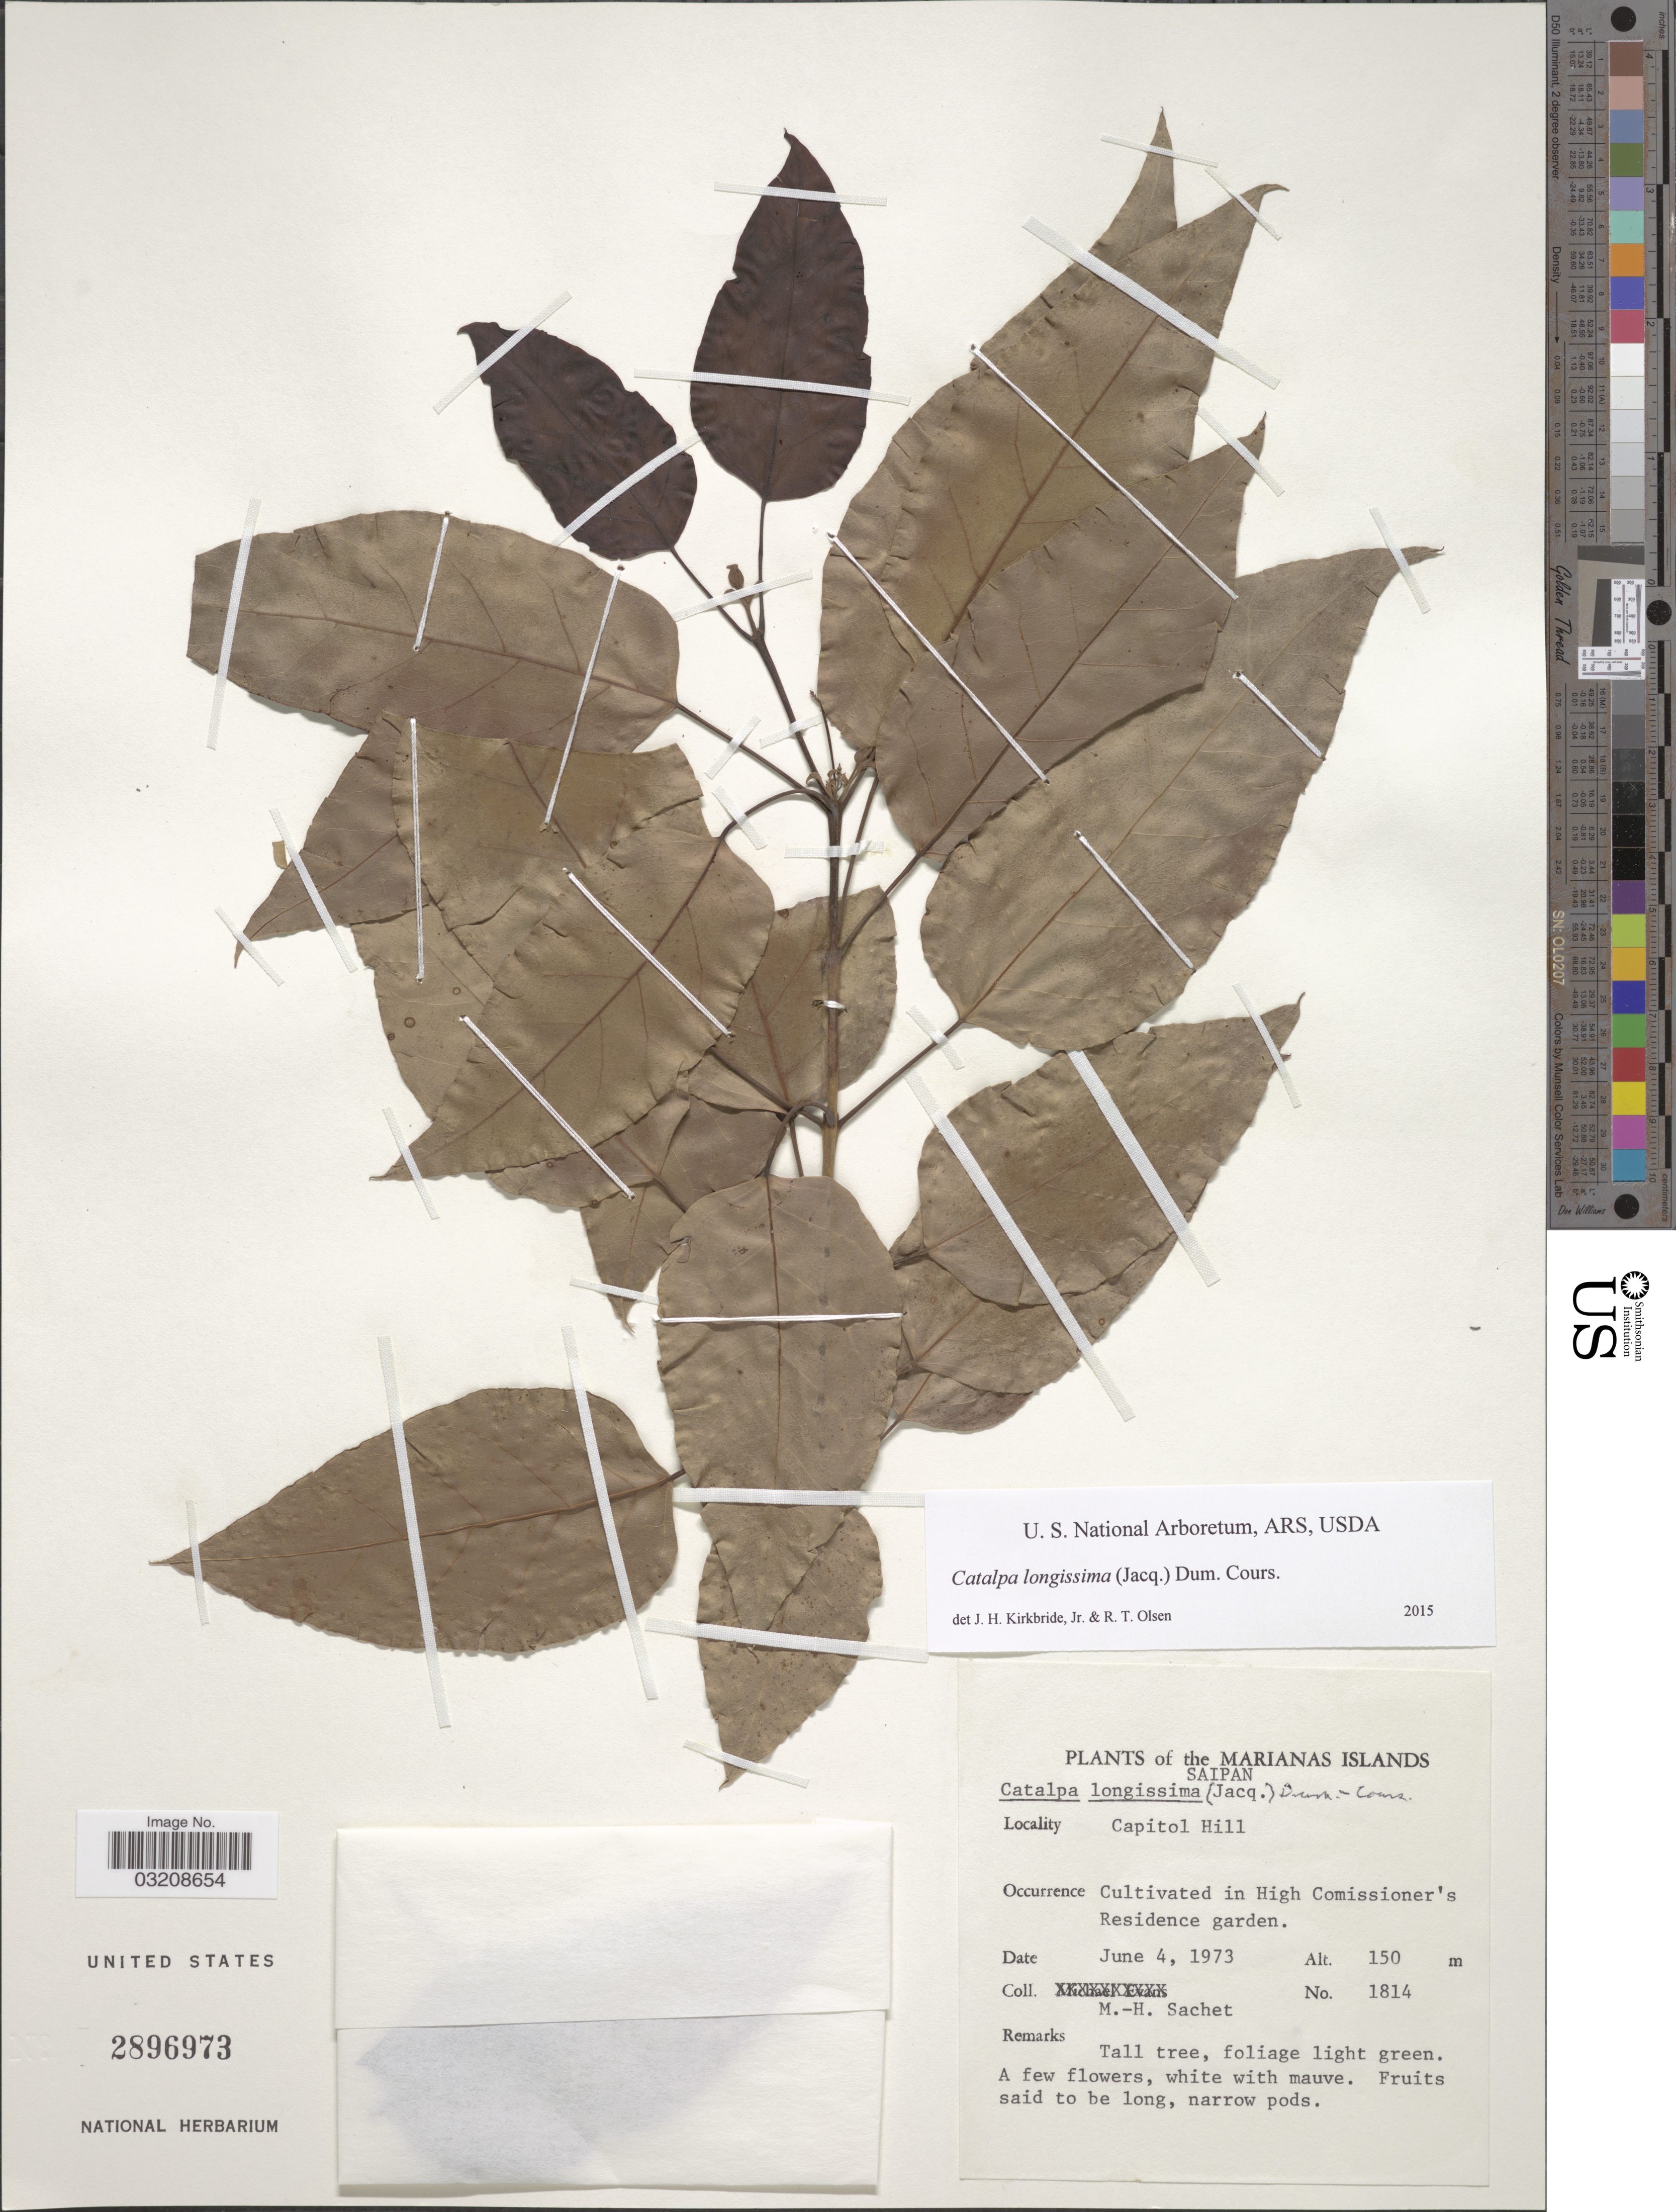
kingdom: Plantae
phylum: Tracheophyta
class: Magnoliopsida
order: Lamiales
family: Bignoniaceae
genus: Catalpa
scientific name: Catalpa longissima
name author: (Jacq.) Dum. Cours.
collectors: M.-H. Sachet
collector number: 1814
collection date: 1973-06-04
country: Northern Mariana Islands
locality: The Marianas Islands, Saipan. Capitol Hill. Cultivated in High Comissioner's Residence garden.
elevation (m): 150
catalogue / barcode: US 2896973